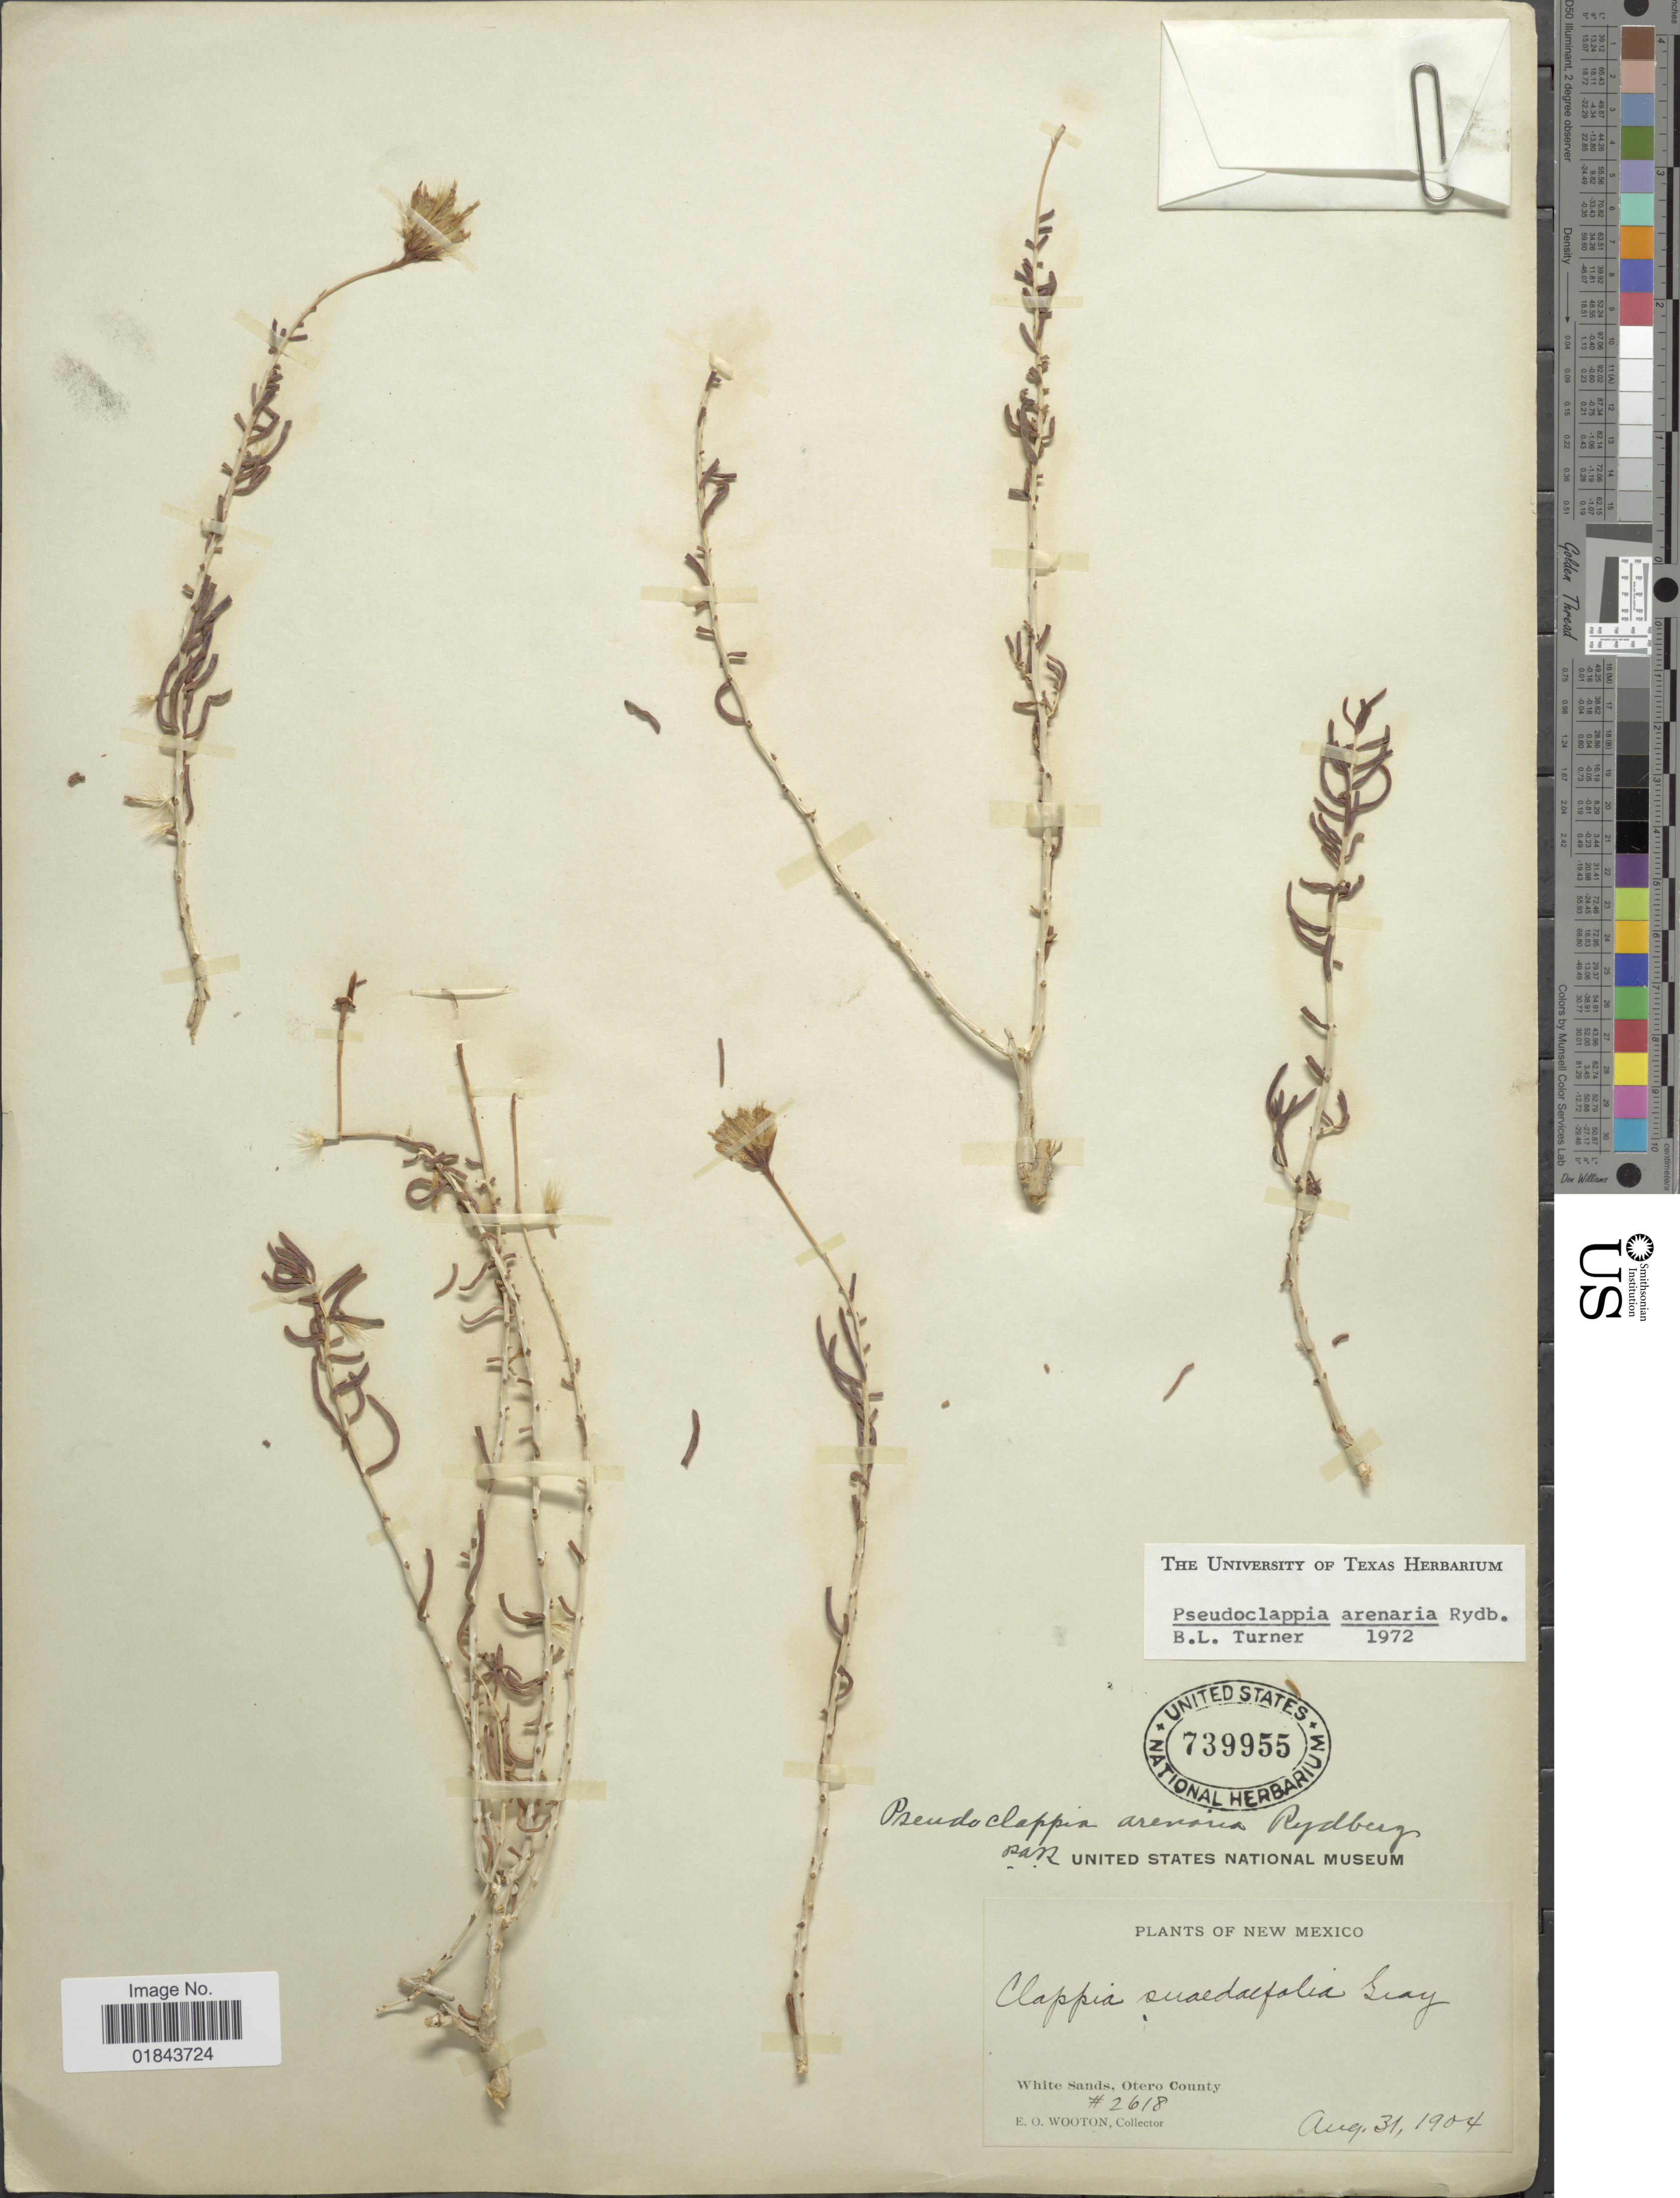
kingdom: Plantae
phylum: Tracheophyta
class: Magnoliopsida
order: Asterales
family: Asteraceae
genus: Pseudoclappia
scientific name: Pseudoclappia arenaria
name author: Rydb.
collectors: E. O. Wooton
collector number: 2618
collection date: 1904-08-31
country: United States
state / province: New Mexico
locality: White Sands, Otero County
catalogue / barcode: US 739955